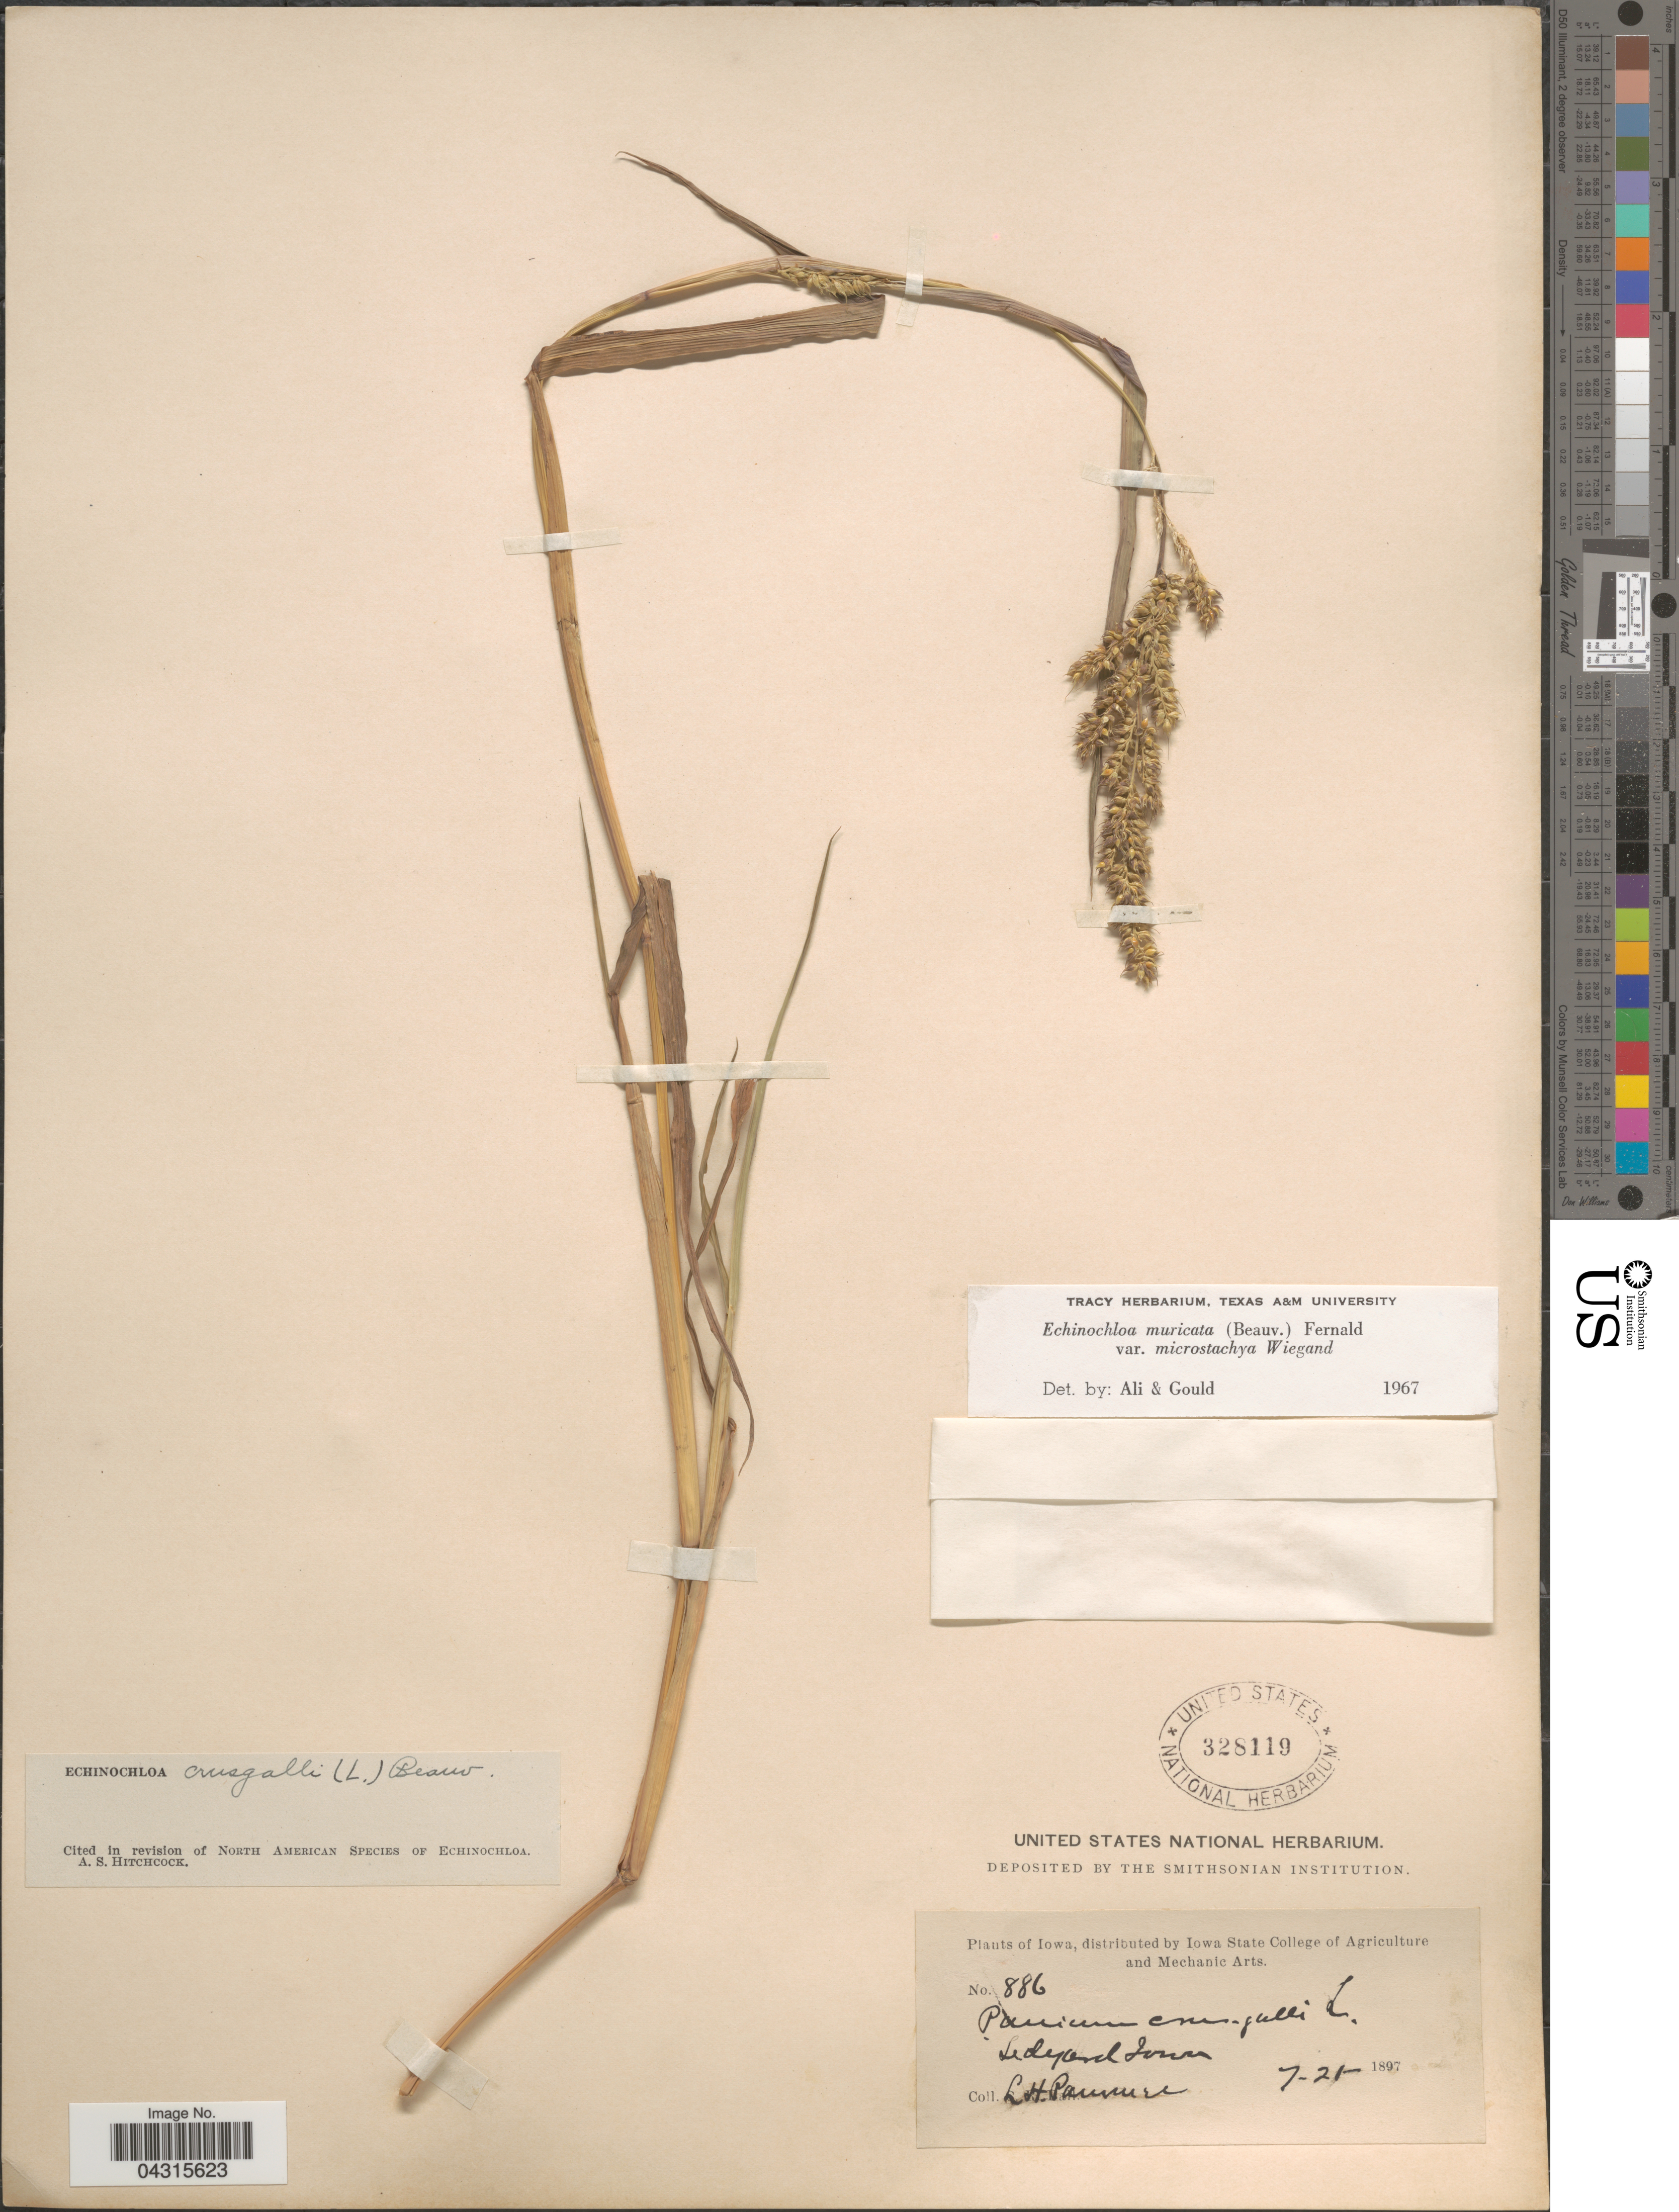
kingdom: Plantae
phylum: Tracheophyta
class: Liliopsida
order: Poales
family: Poaceae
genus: Echinochloa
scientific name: Echinochloa muricata var. microstachya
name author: Wiegand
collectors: L. Pammel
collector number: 886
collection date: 1897-07-21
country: United States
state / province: Iowa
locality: Ledyard.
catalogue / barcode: US 328119